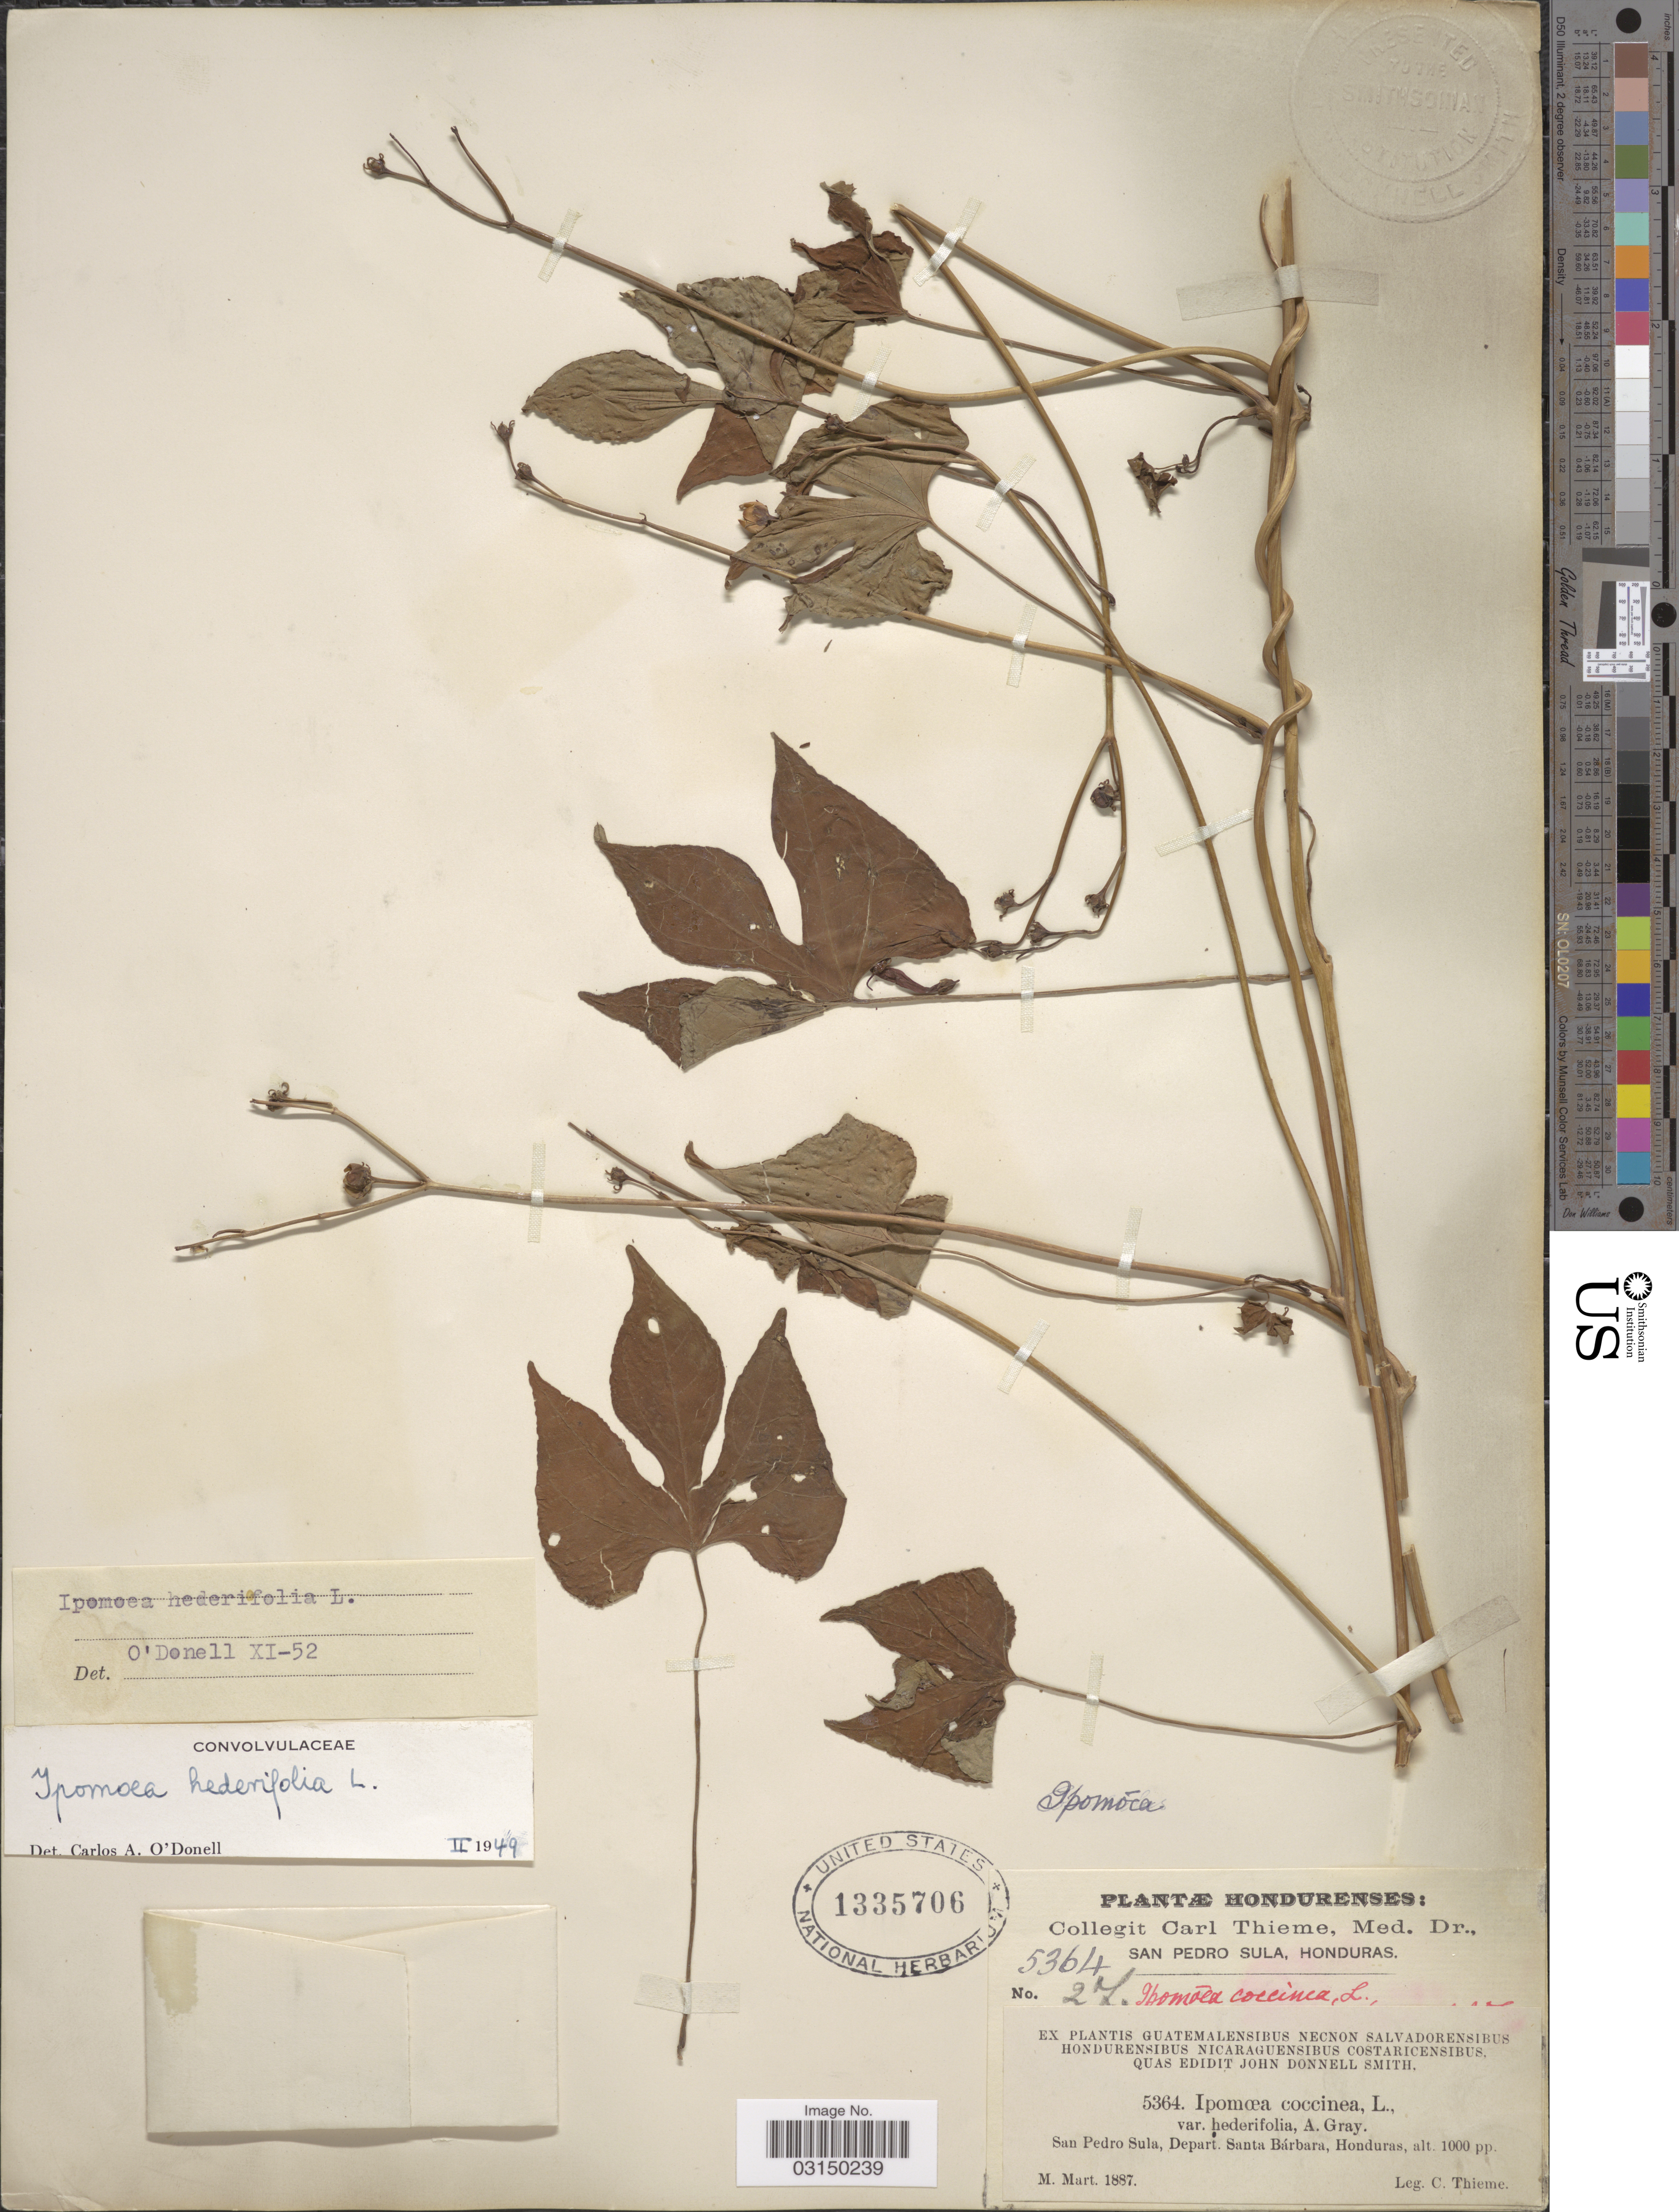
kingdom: Plantae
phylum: Tracheophyta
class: Magnoliopsida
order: Solanales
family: Convolvulaceae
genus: Ipomoea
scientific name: Ipomoea hederifolia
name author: L.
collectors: C. Thieme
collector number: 5364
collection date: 1887-03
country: Honduras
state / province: Santa Bárbara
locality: San Pedro Sula, Depart. Santa Bárbara.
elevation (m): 305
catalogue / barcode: US 1335706